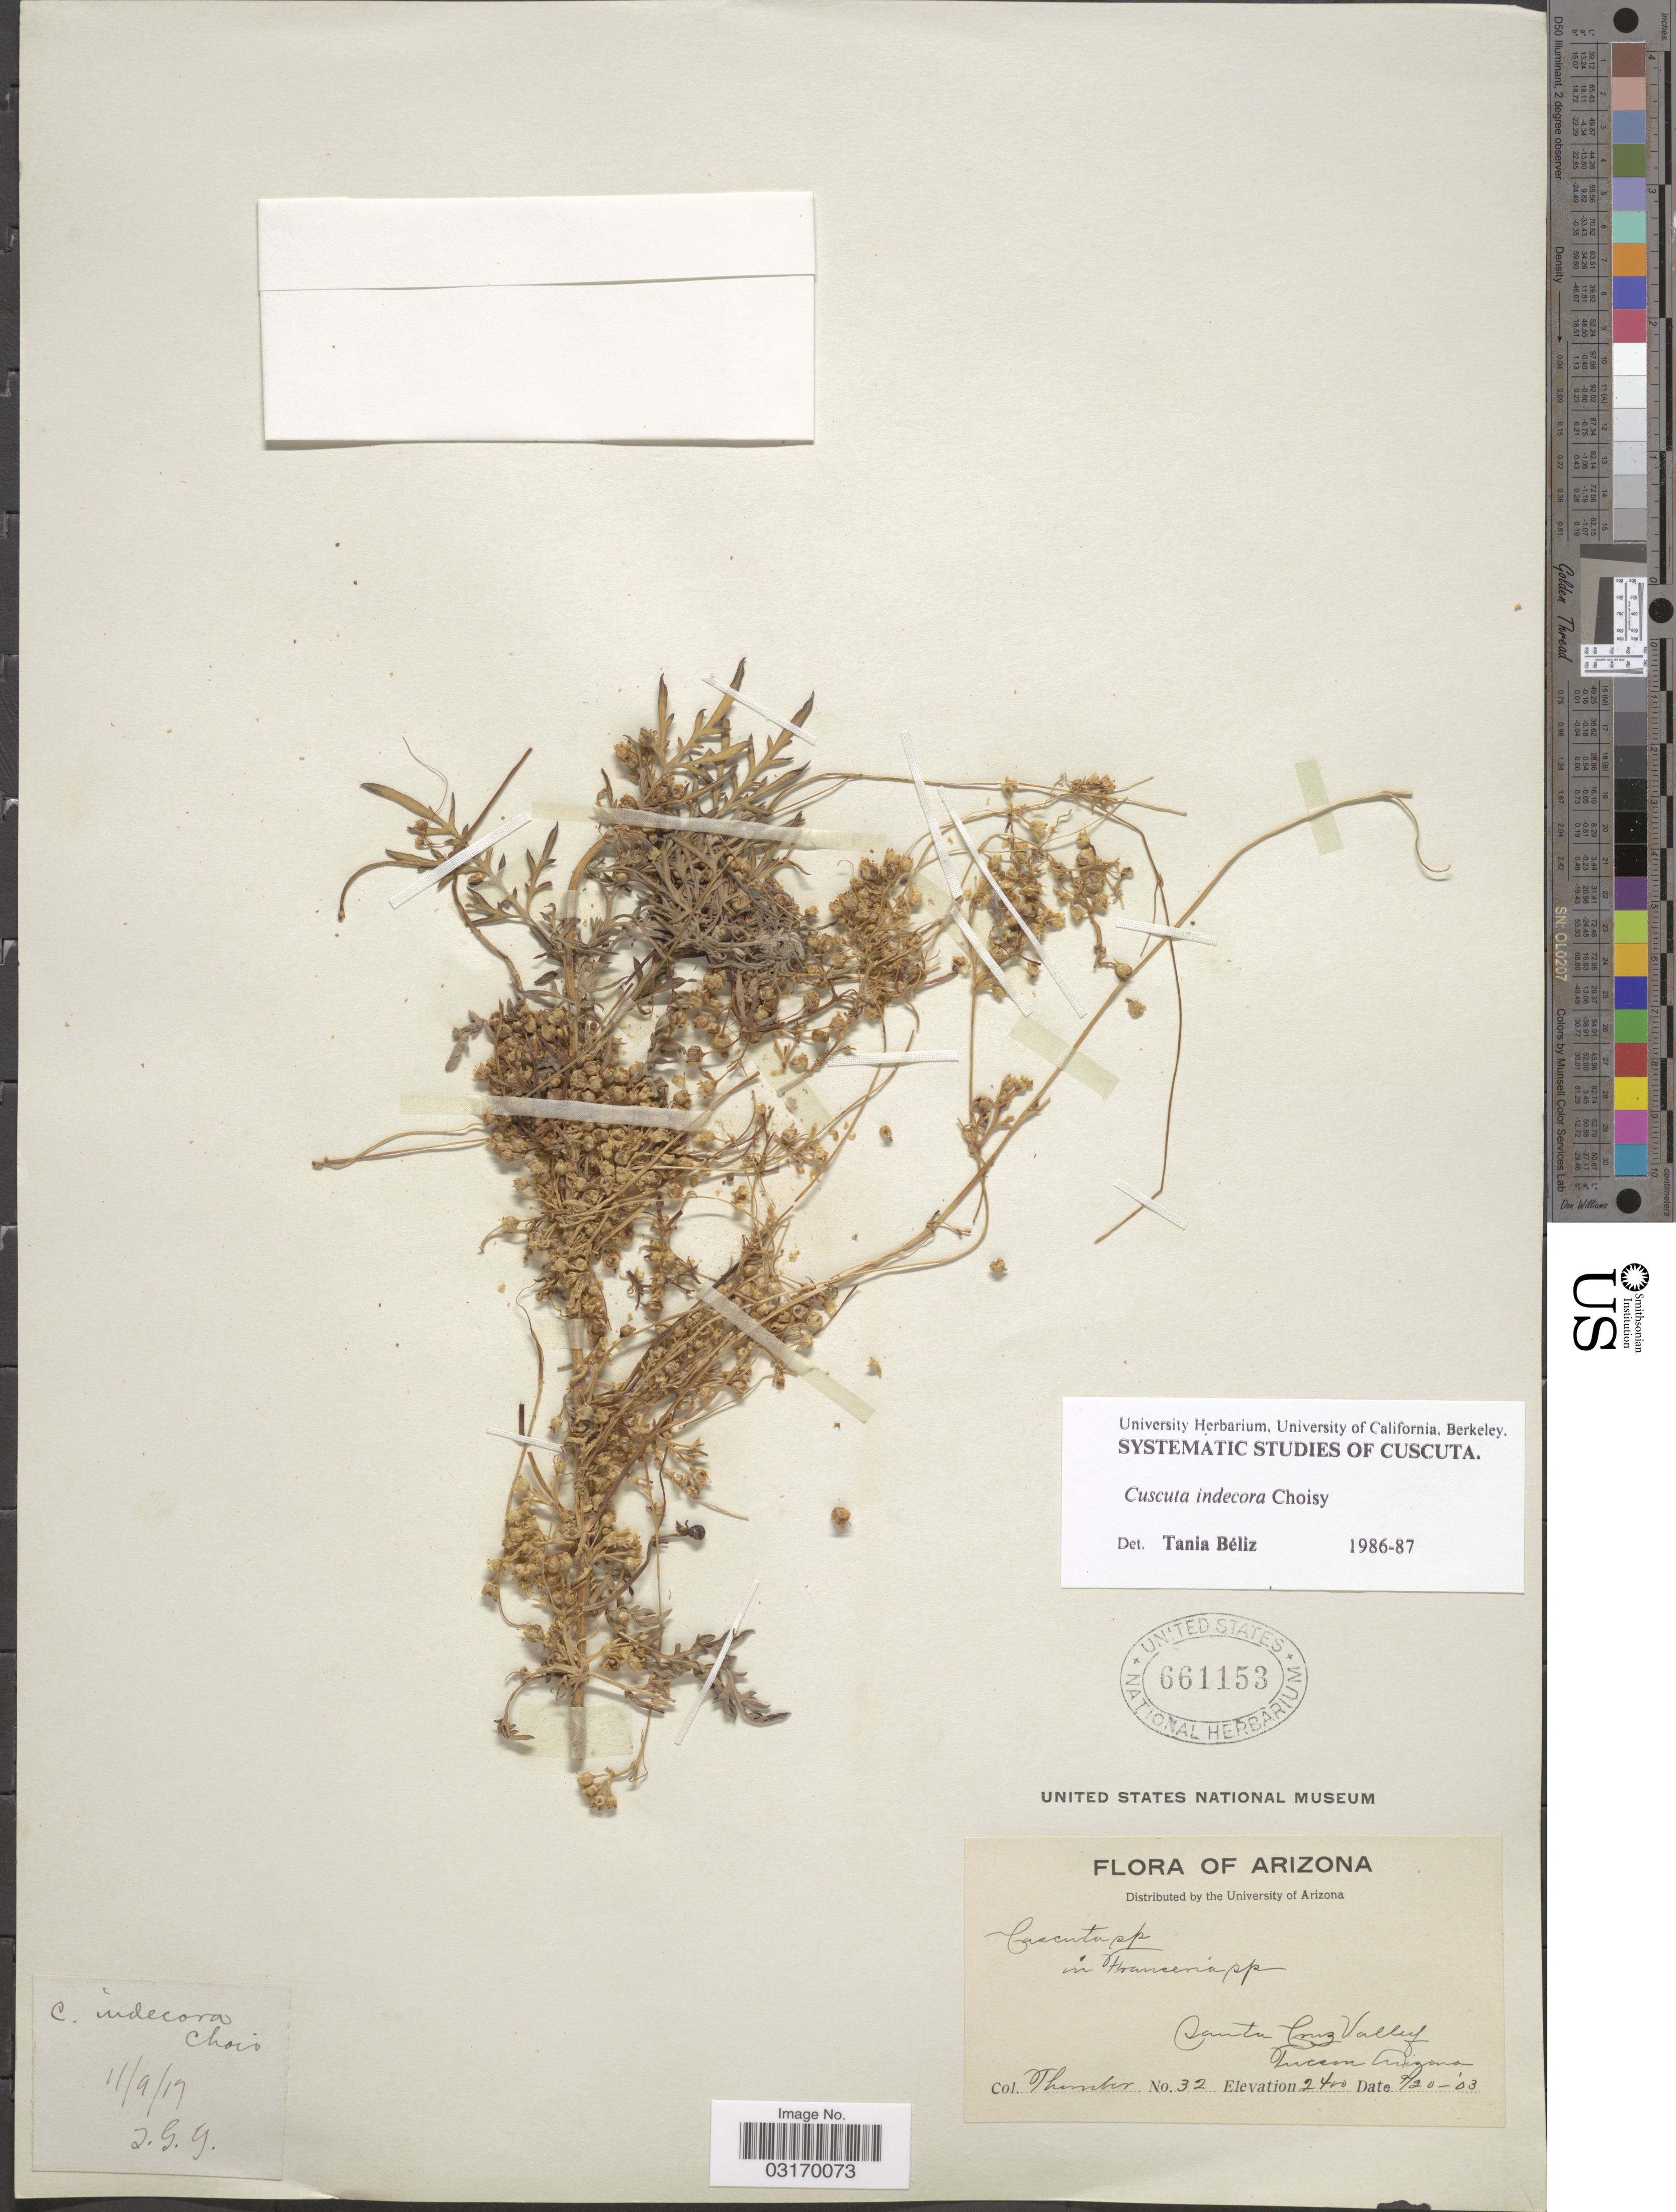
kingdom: Plantae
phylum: Tracheophyta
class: Magnoliopsida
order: Solanales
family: Convolvulaceae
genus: Cuscuta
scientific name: Cuscuta indecora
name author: Choisy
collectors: Thunber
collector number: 32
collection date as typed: Transcribed d/m/y: 20/9/3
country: United States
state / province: Arizona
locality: Santa Cruz Valley. Tucson.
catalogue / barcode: US 661153